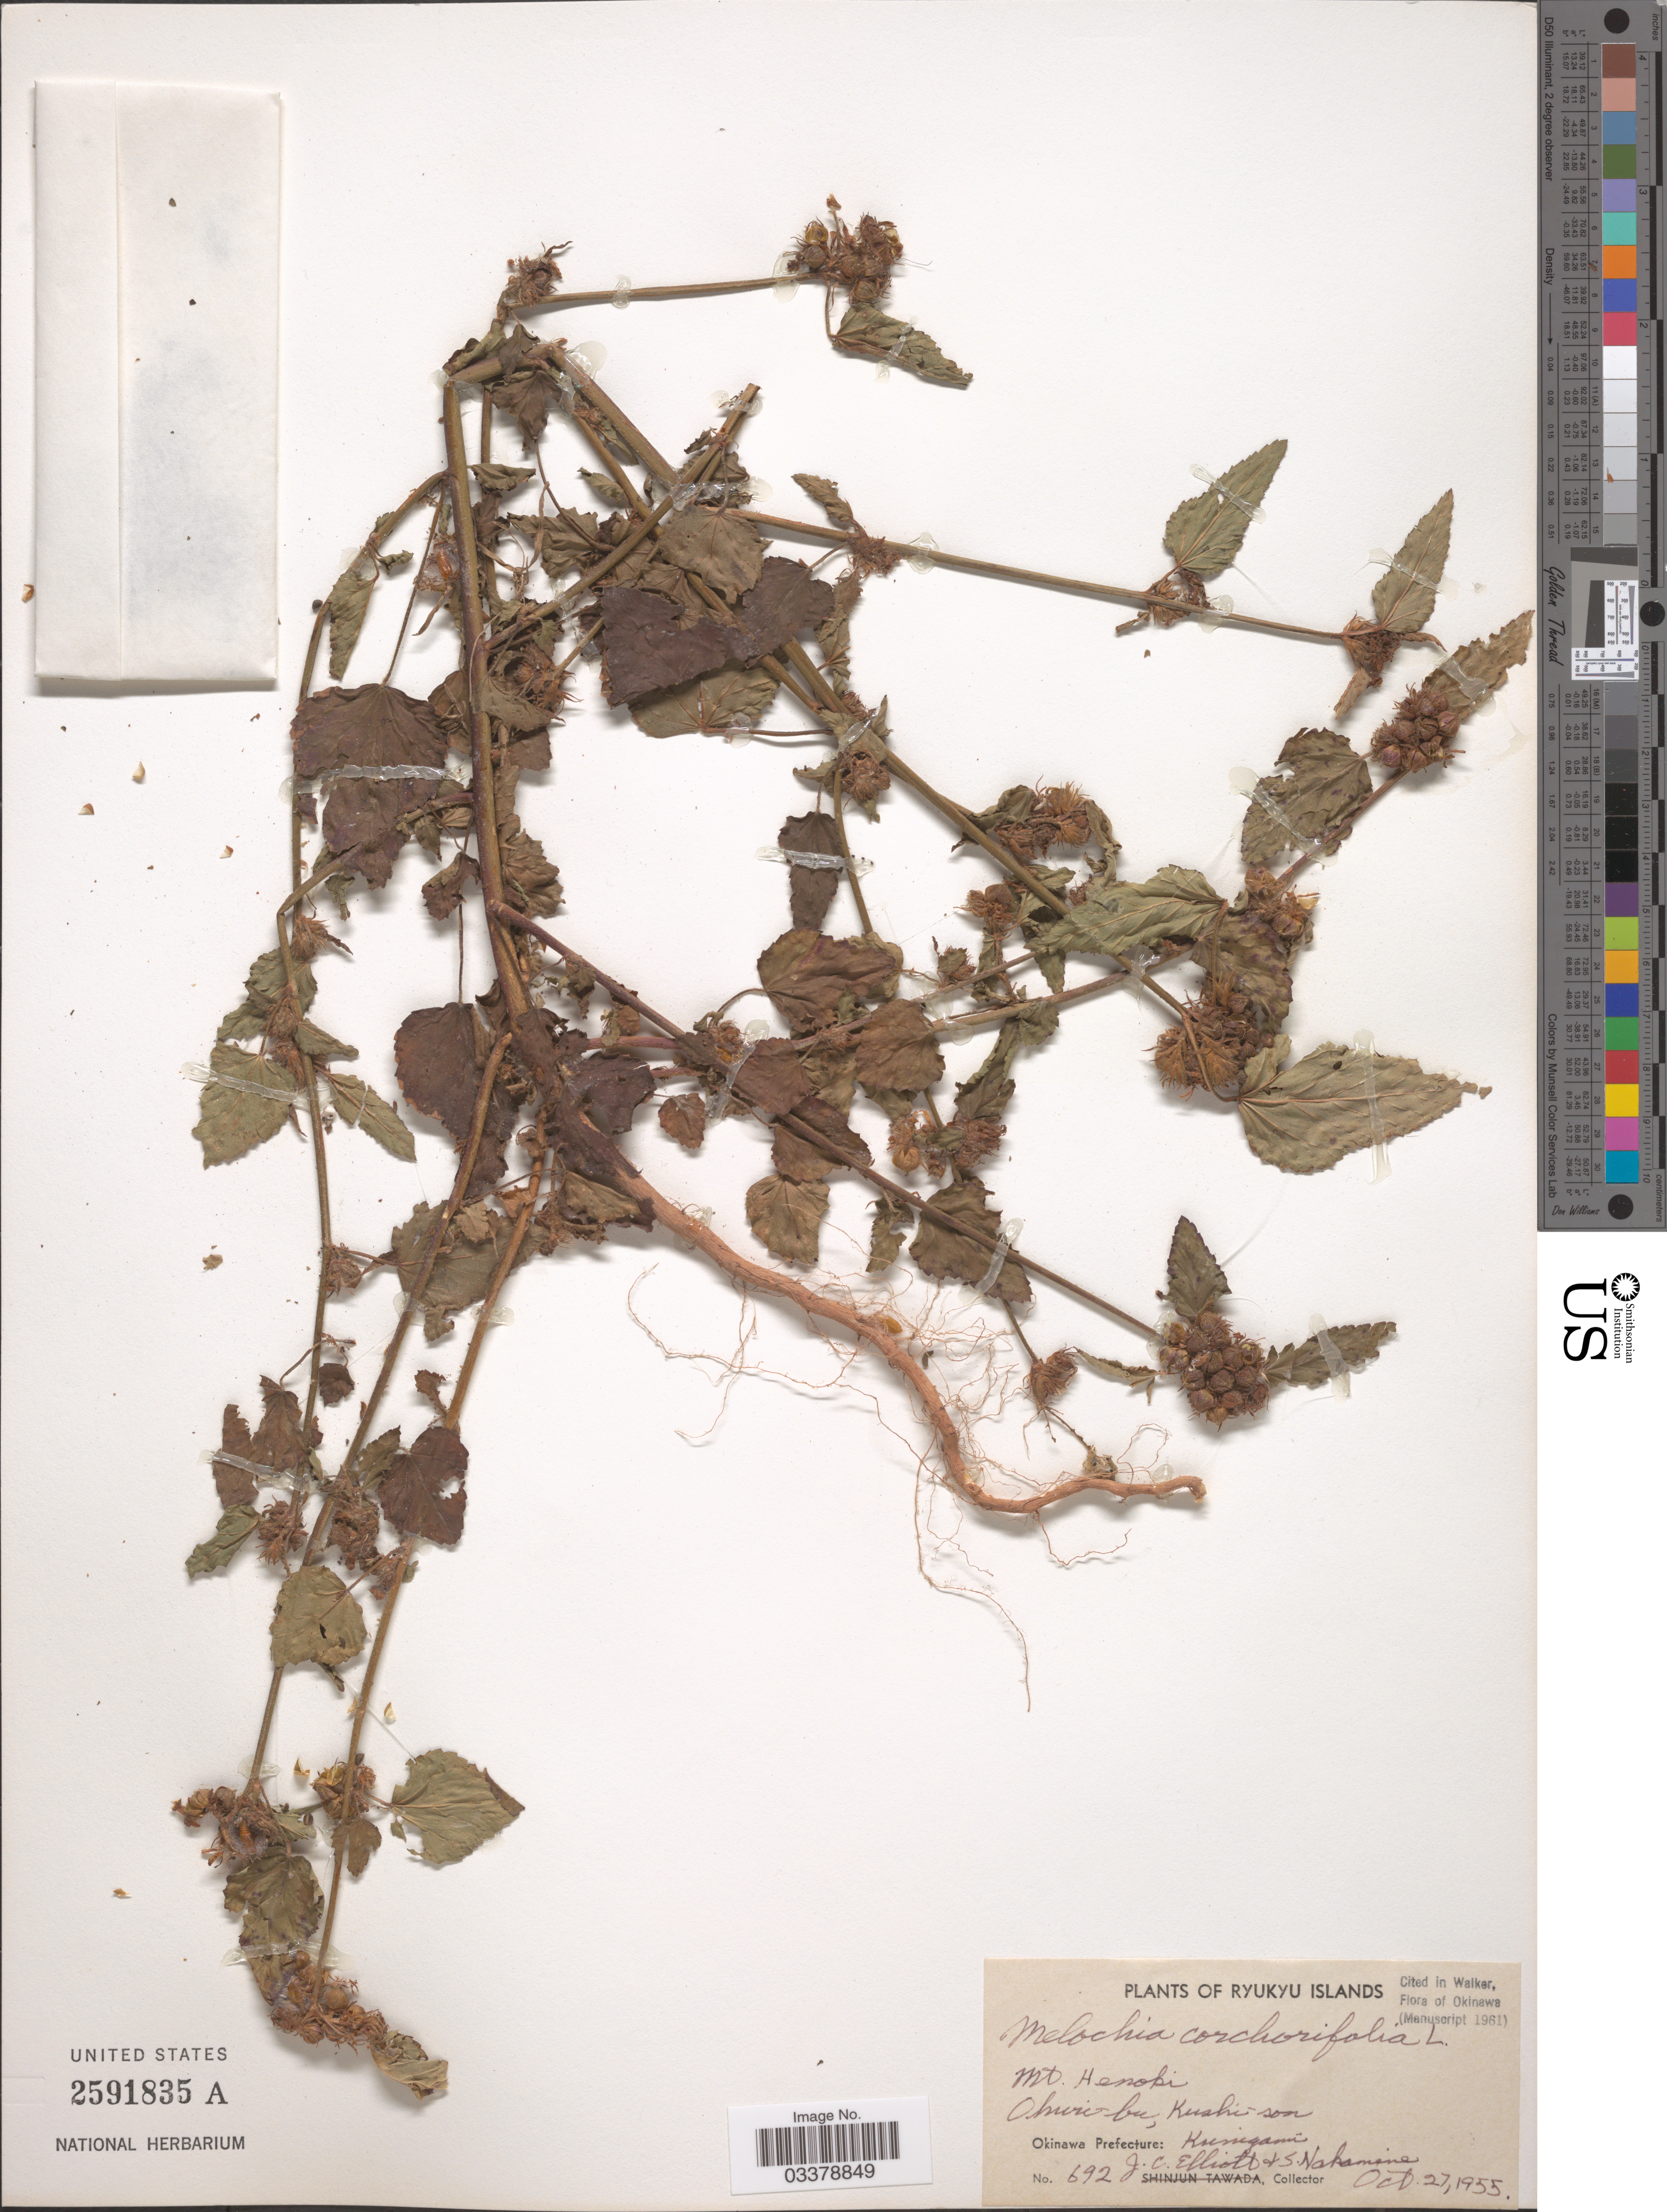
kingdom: Plantae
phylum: Tracheophyta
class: Magnoliopsida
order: Malvales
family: Malvaceae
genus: Melochia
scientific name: Melochia corchorifolia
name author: L.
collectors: J. C. Elliott & S. Nakamine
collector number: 692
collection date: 1955-10-27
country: Japan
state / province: Okinawa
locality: Ryukyu Islands, Mt. Henoki, Ohuri-bu, Kushi-son, Okinawa Prefecture: Kunigami.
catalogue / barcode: US 2591835A